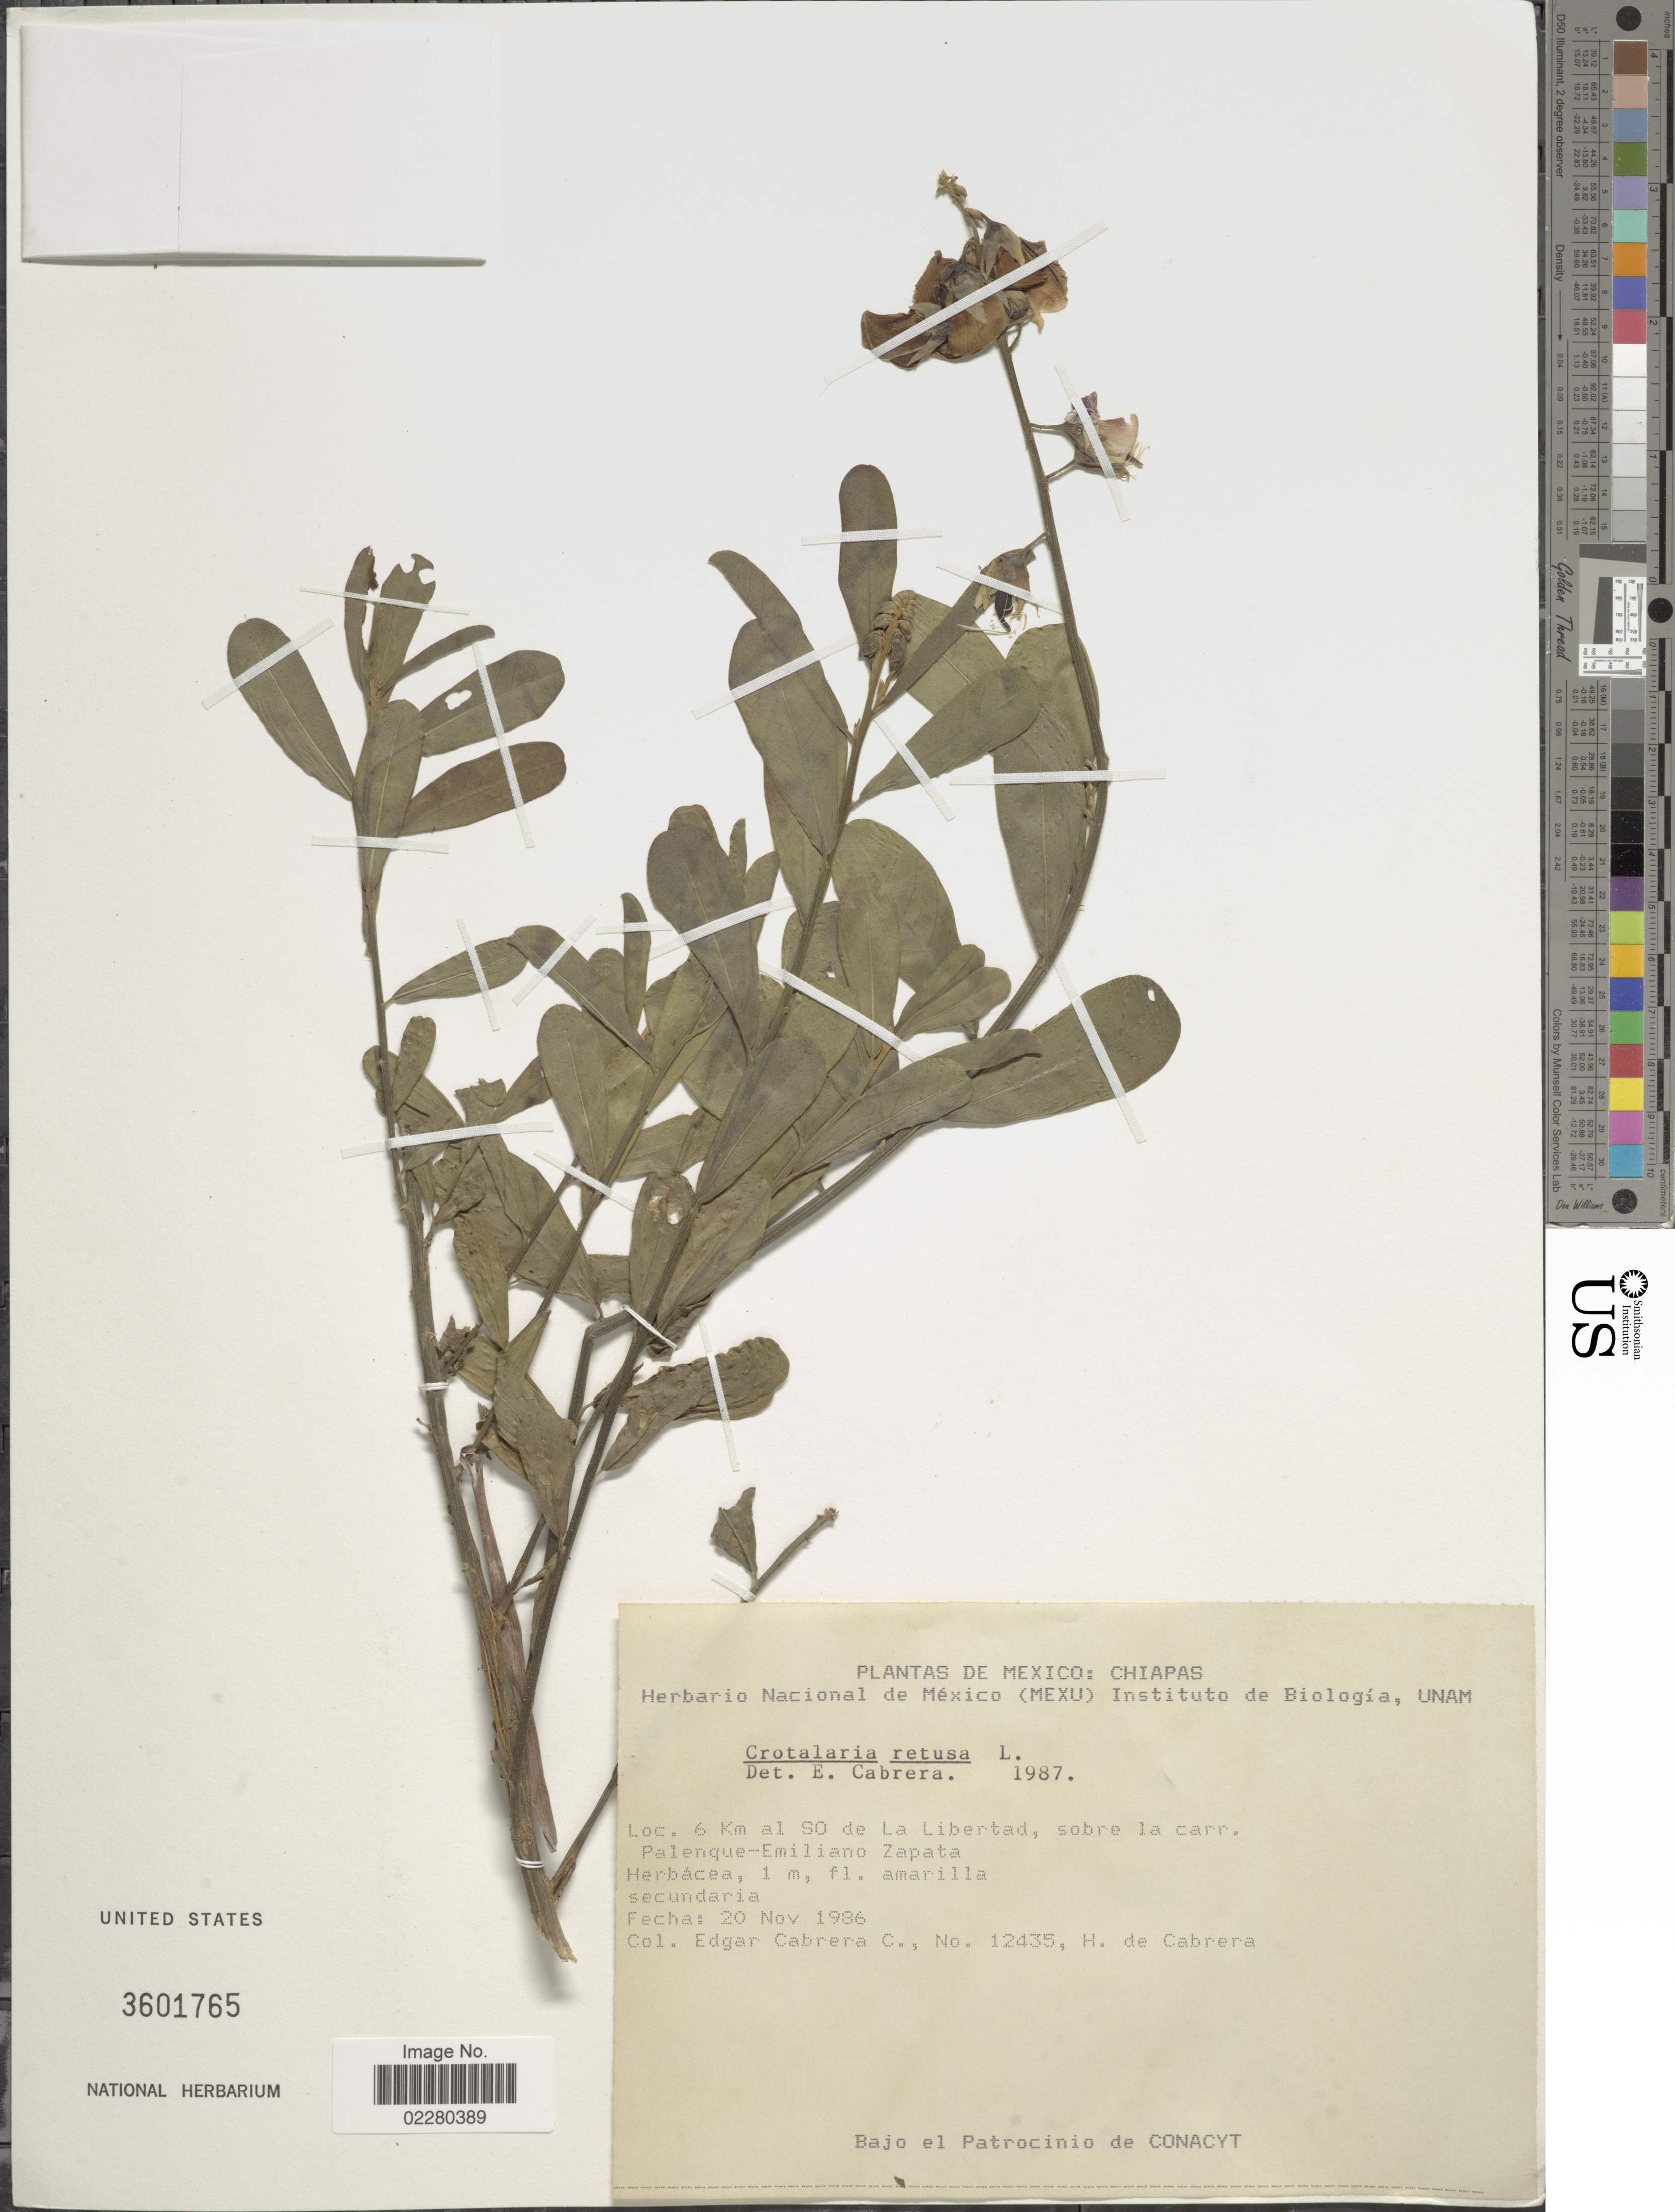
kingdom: Plantae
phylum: Tracheophyta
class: Magnoliopsida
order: Fabales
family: Fabaceae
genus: Crotalaria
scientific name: Crotalaria retusa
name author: L.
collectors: E. Cabrera C. & H. de Cabrera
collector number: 12435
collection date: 1986-11-20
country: Mexico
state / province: Chiapas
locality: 6 Km al SO de La Libertad, sobre la carr. Palenque-Emiliano Zapata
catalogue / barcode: US 3601765